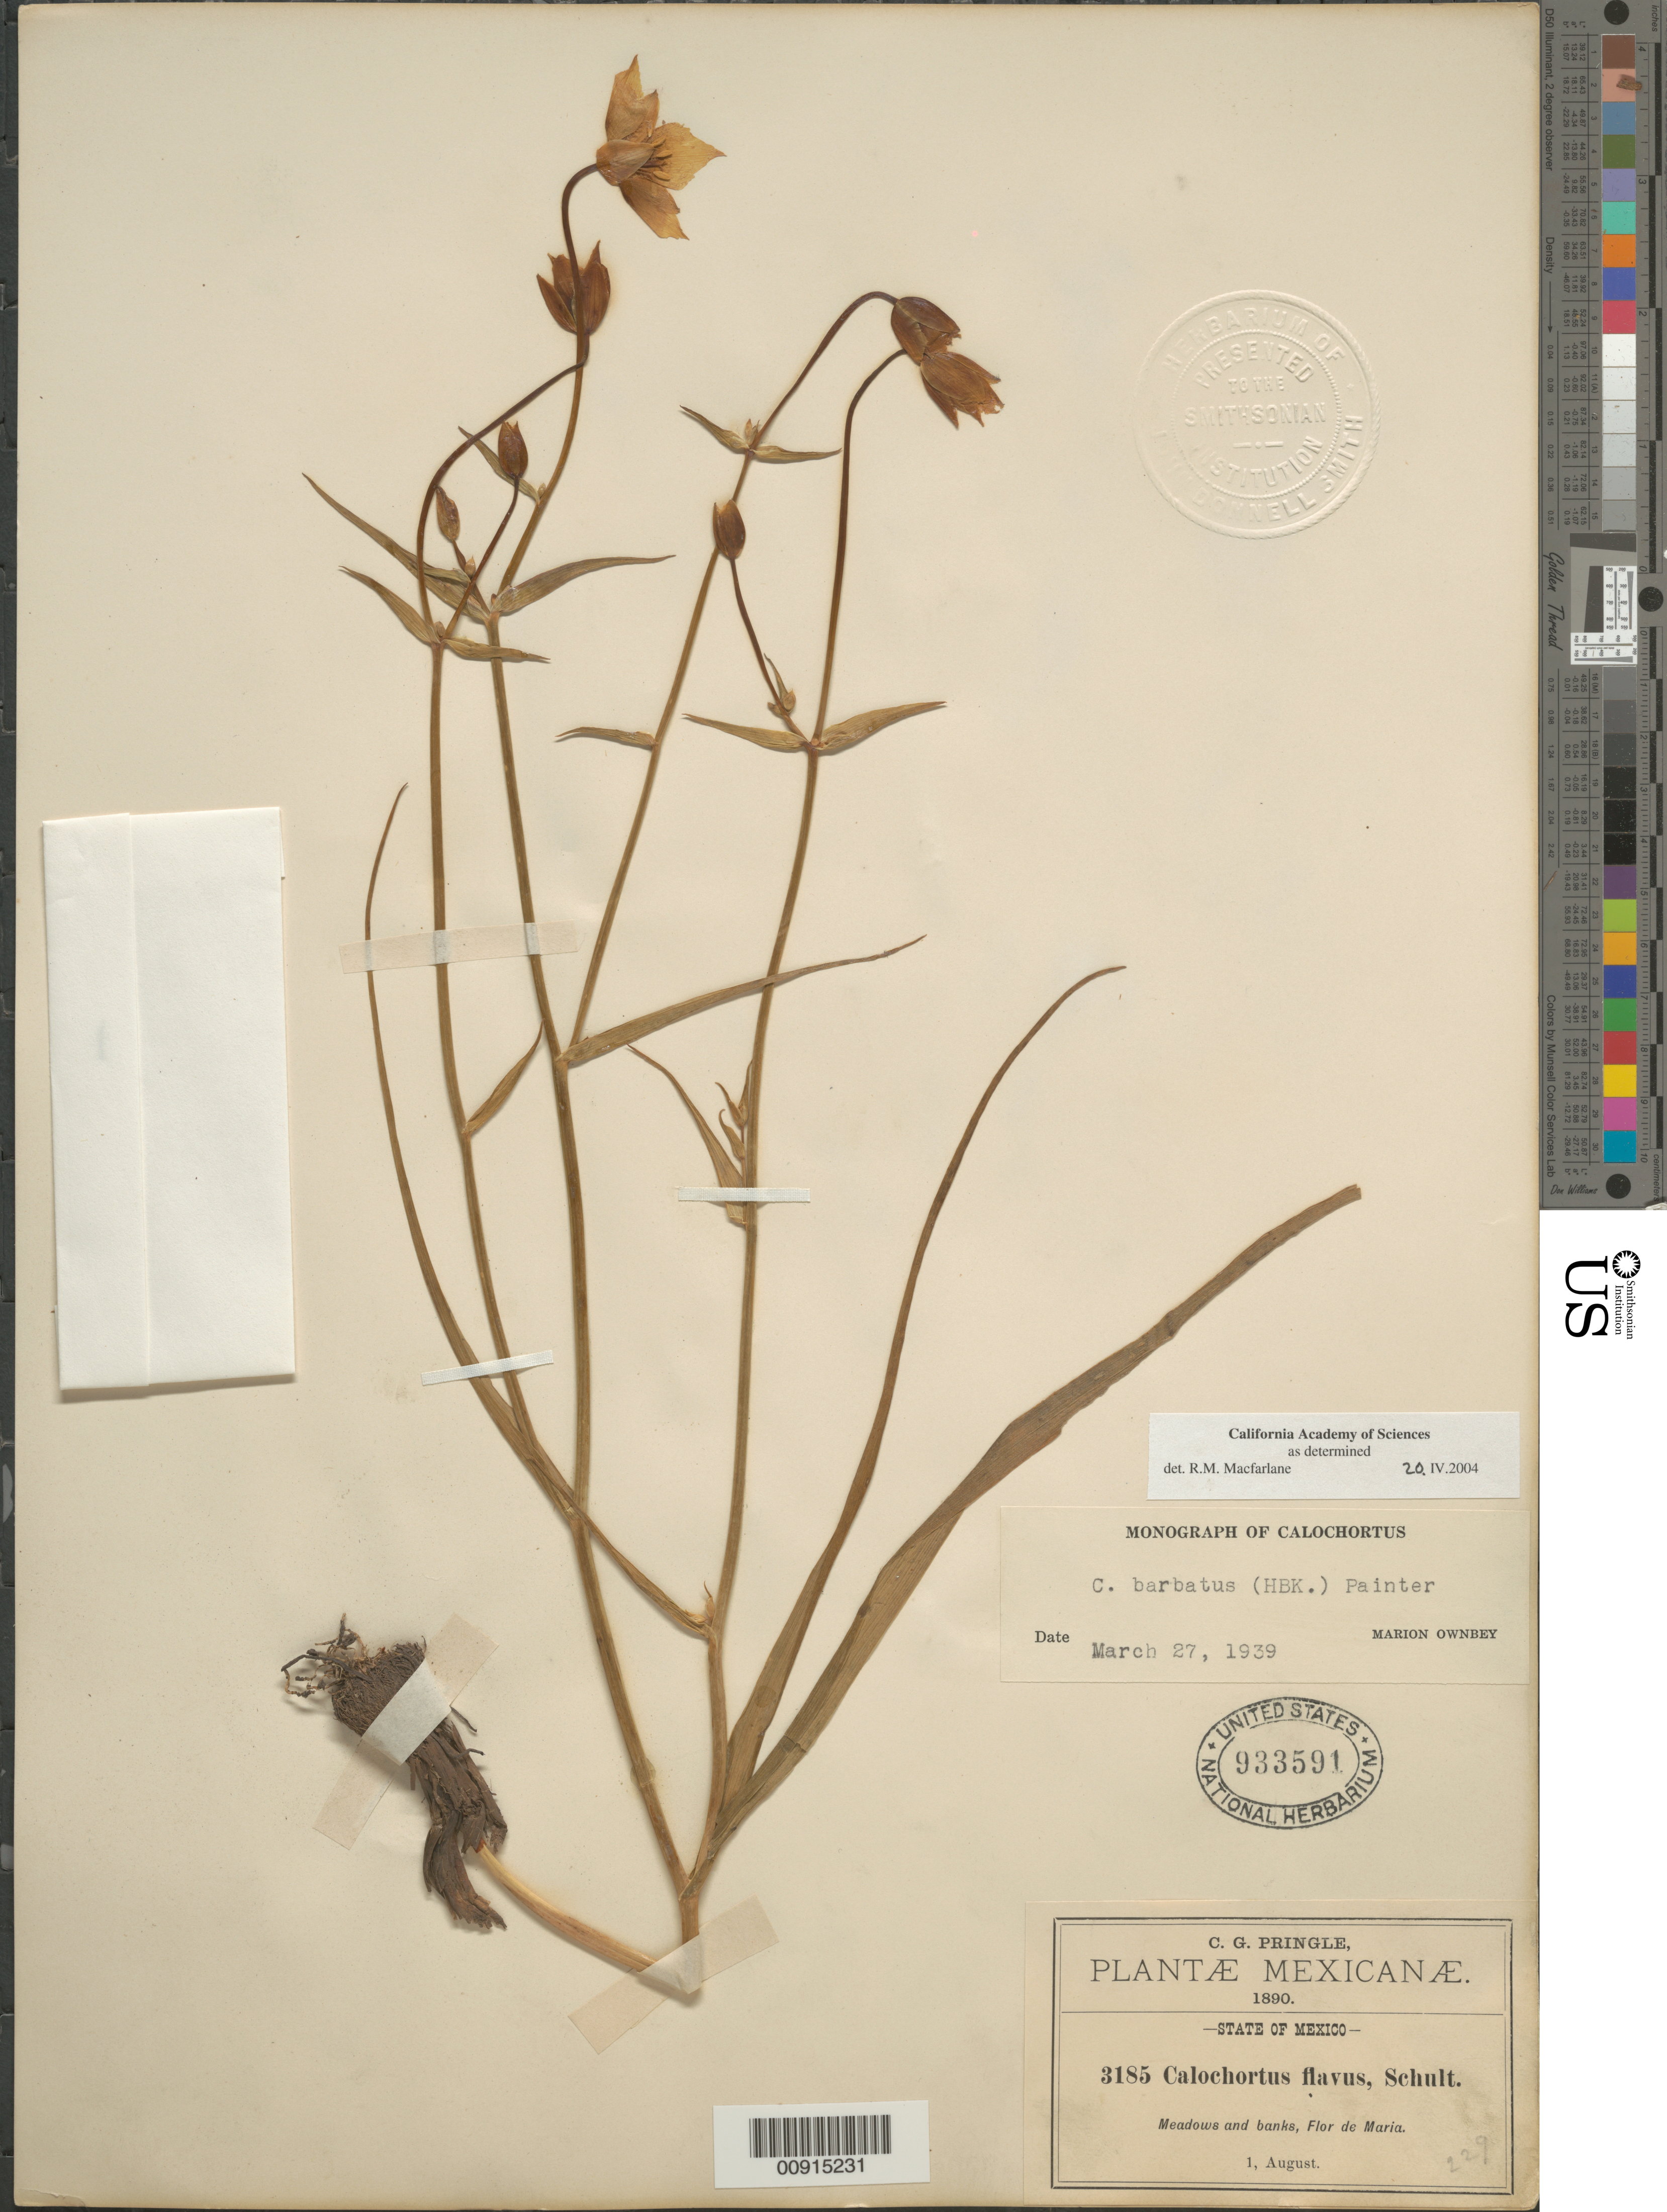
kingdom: Plantae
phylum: Tracheophyta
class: Liliopsida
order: Liliales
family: Liliaceae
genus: Calochortus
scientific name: Calochortus barbatus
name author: (Kunth) J.H. Painter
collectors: C. G. Pringle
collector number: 3185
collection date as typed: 01 Aug 1890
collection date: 1890-08-01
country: Mexico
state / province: México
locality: Flor de María, State of México.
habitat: Meadows and banks.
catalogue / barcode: US 933591